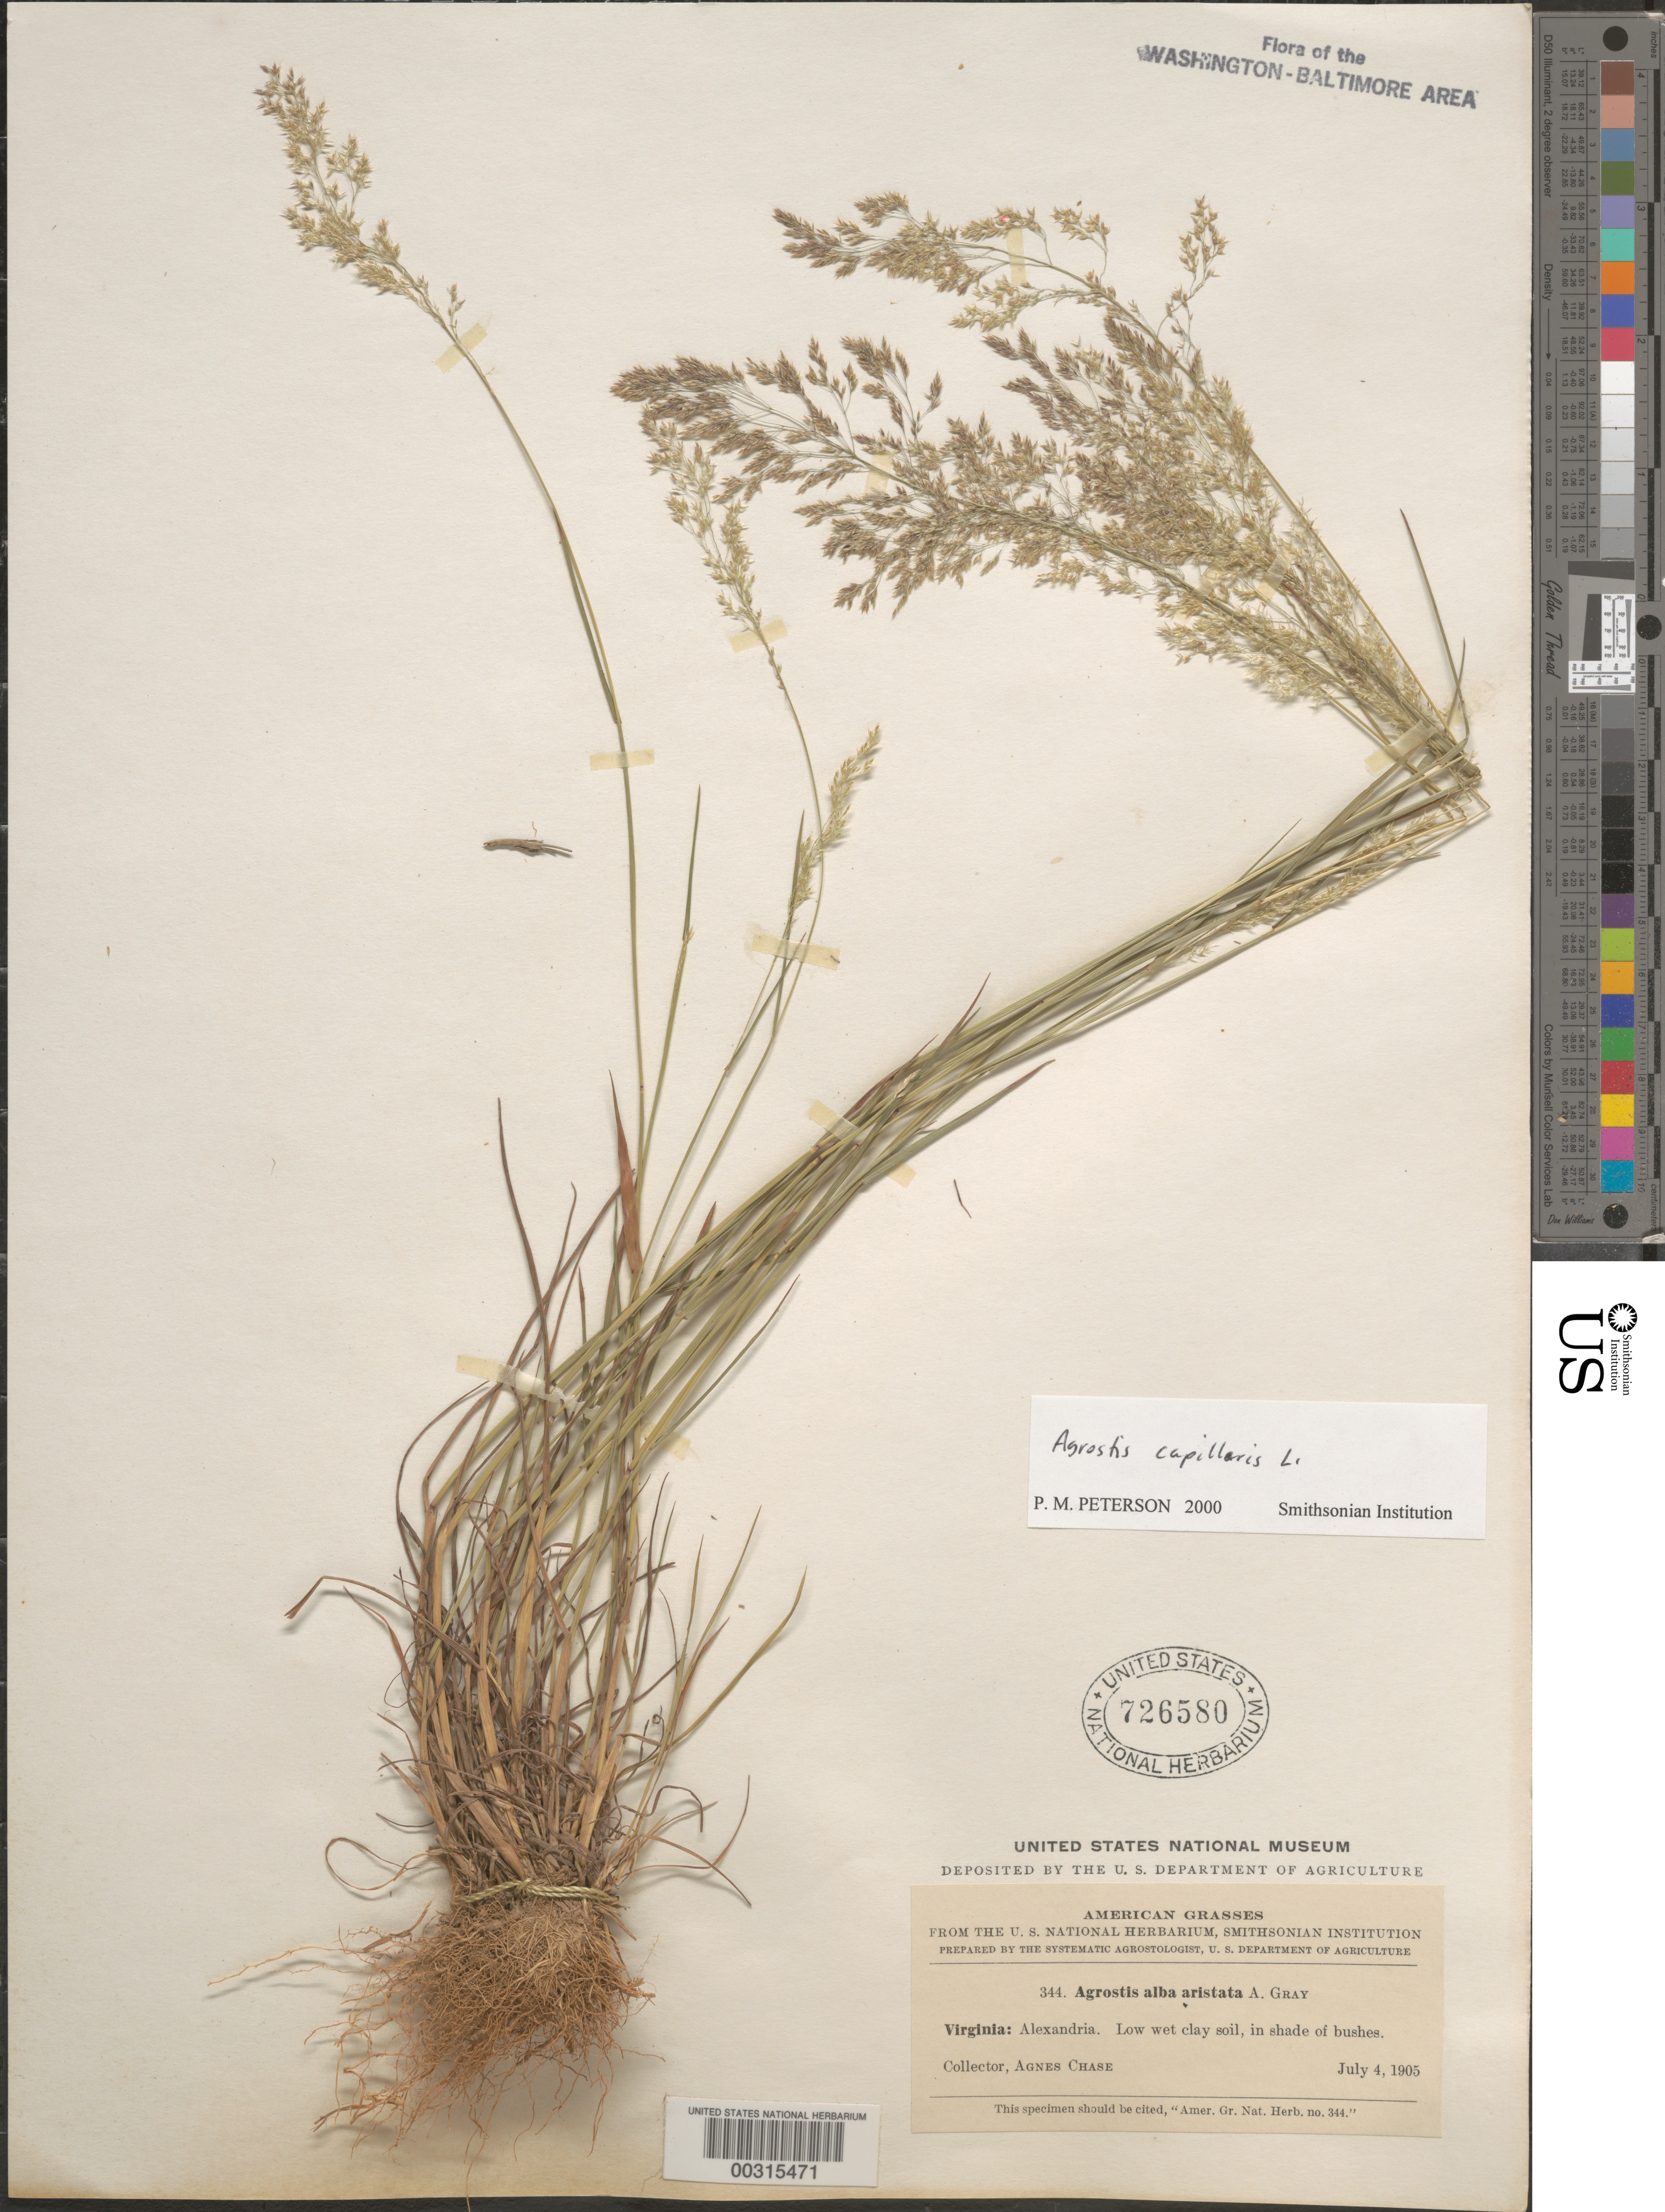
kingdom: Plantae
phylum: Tracheophyta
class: Liliopsida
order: Poales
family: Poaceae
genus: Agrostis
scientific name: Agrostis capillaris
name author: L.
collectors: A. Chase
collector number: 344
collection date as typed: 04 Jul 1905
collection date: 1905-07-04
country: United States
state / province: Virginia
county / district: City of Alexandria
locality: Alexandria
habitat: Low wet clay soil, in shade of bushes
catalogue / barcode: US 726580